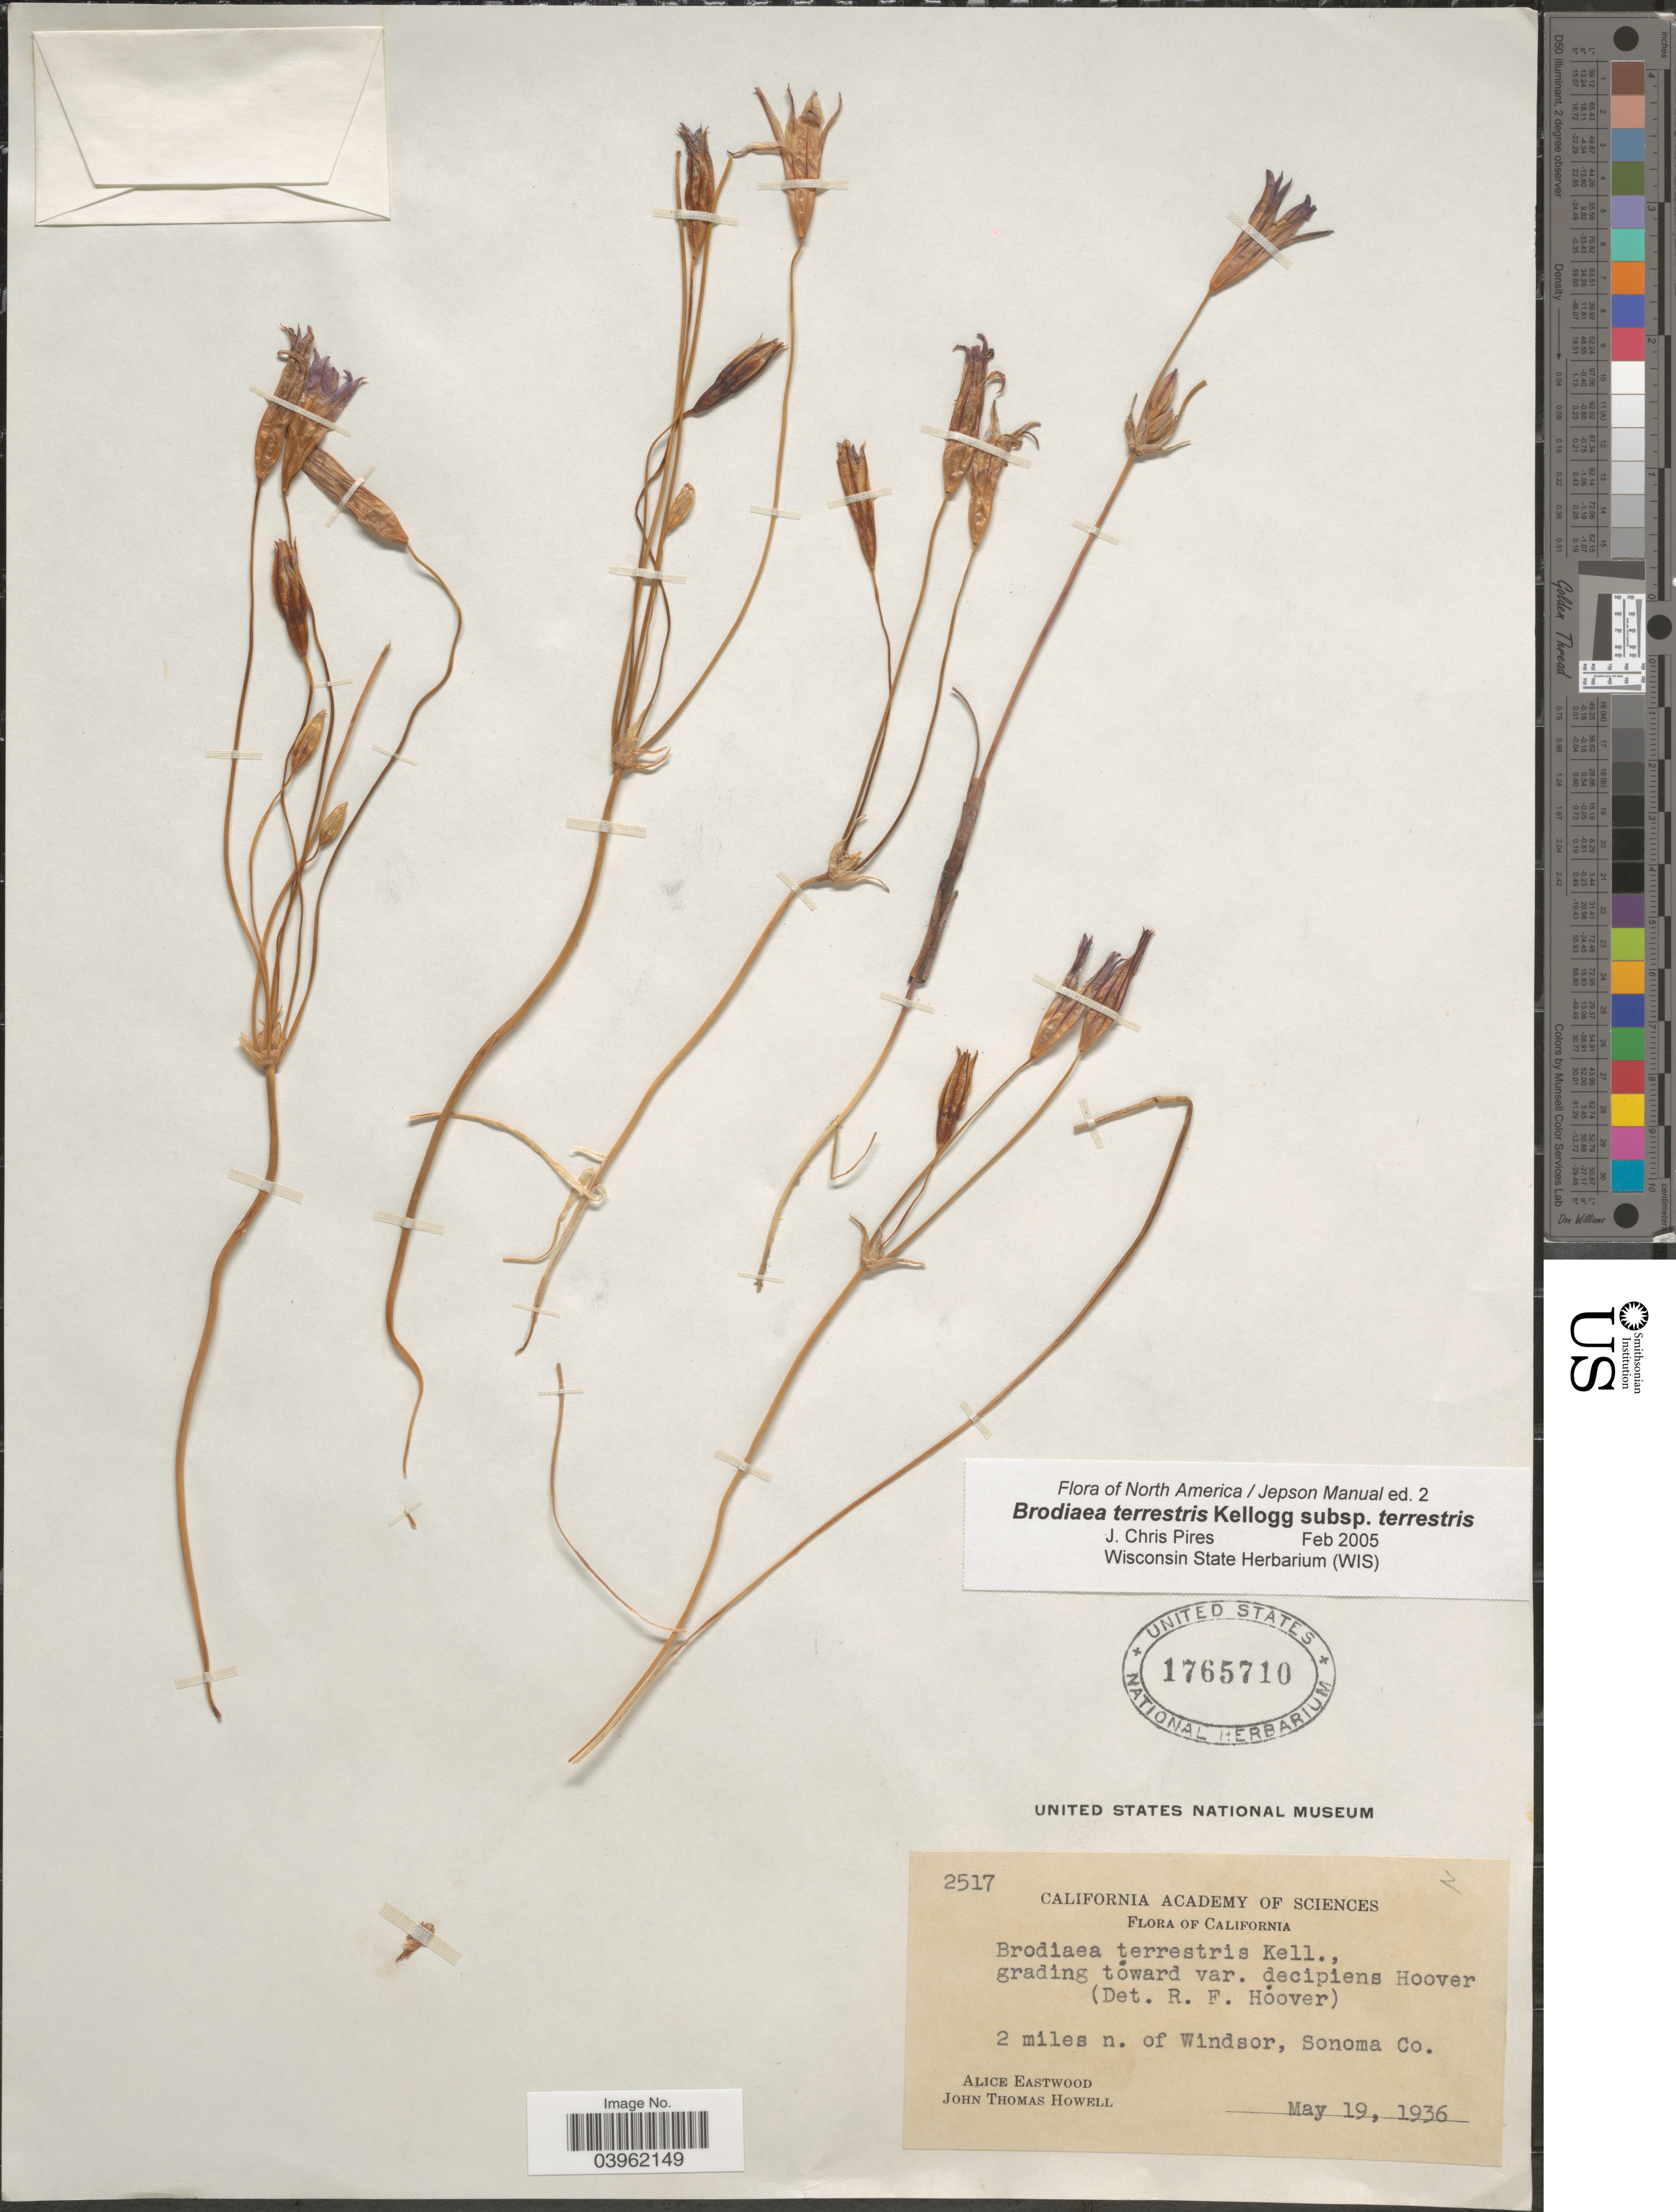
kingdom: Plantae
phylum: Tracheophyta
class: Liliopsida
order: Asparagales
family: Asparagaceae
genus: Brodiaea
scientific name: Brodiaea terrestris subsp. terrestris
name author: Kellogg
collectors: A. Eastwood & J. T. Howell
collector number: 2517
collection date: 1936-05-19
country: United States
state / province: California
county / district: Sonoma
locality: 2 miles n. of Windsor, Sonoma Co.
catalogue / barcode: US 1765710